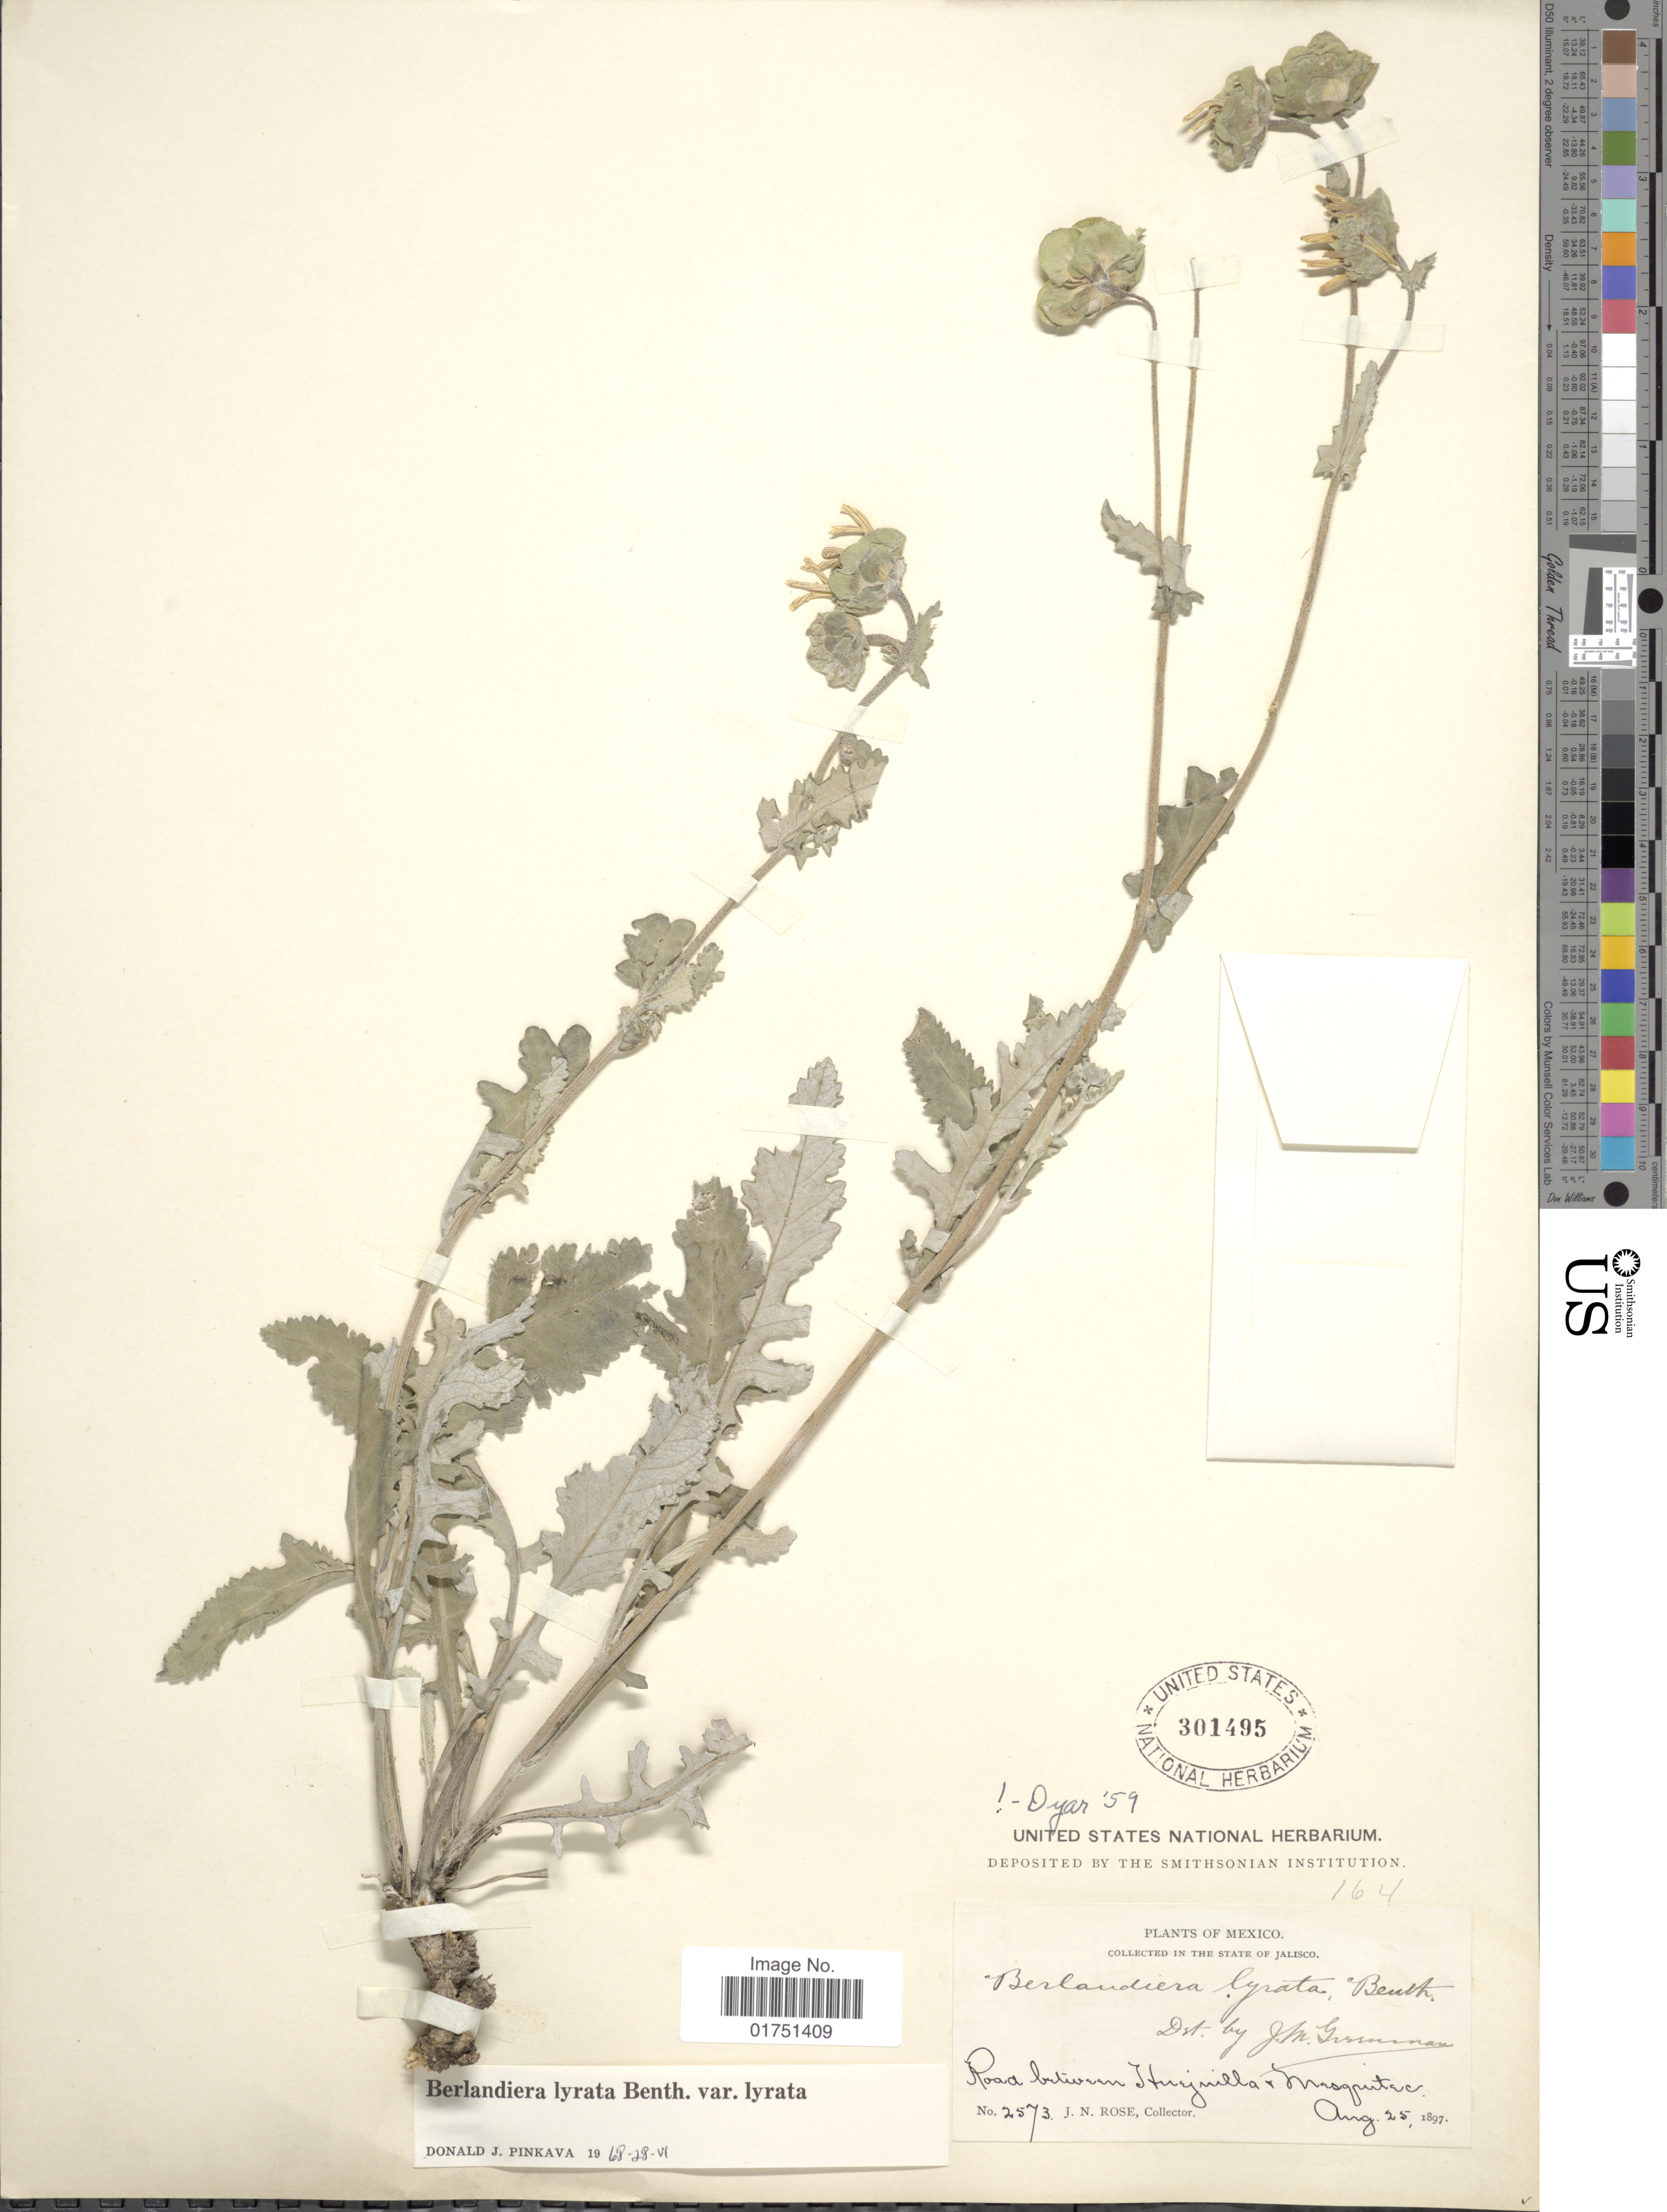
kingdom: Plantae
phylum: Tracheophyta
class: Magnoliopsida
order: Asterales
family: Asteraceae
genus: Berlandiera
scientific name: Berlandiera lyrata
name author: Benth.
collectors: J. N. Rose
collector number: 2573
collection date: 1897-08-25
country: Mexico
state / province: Jalisco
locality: In the State of Jalisco. Road between Huejuilla & Mesquitec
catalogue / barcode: US 301495